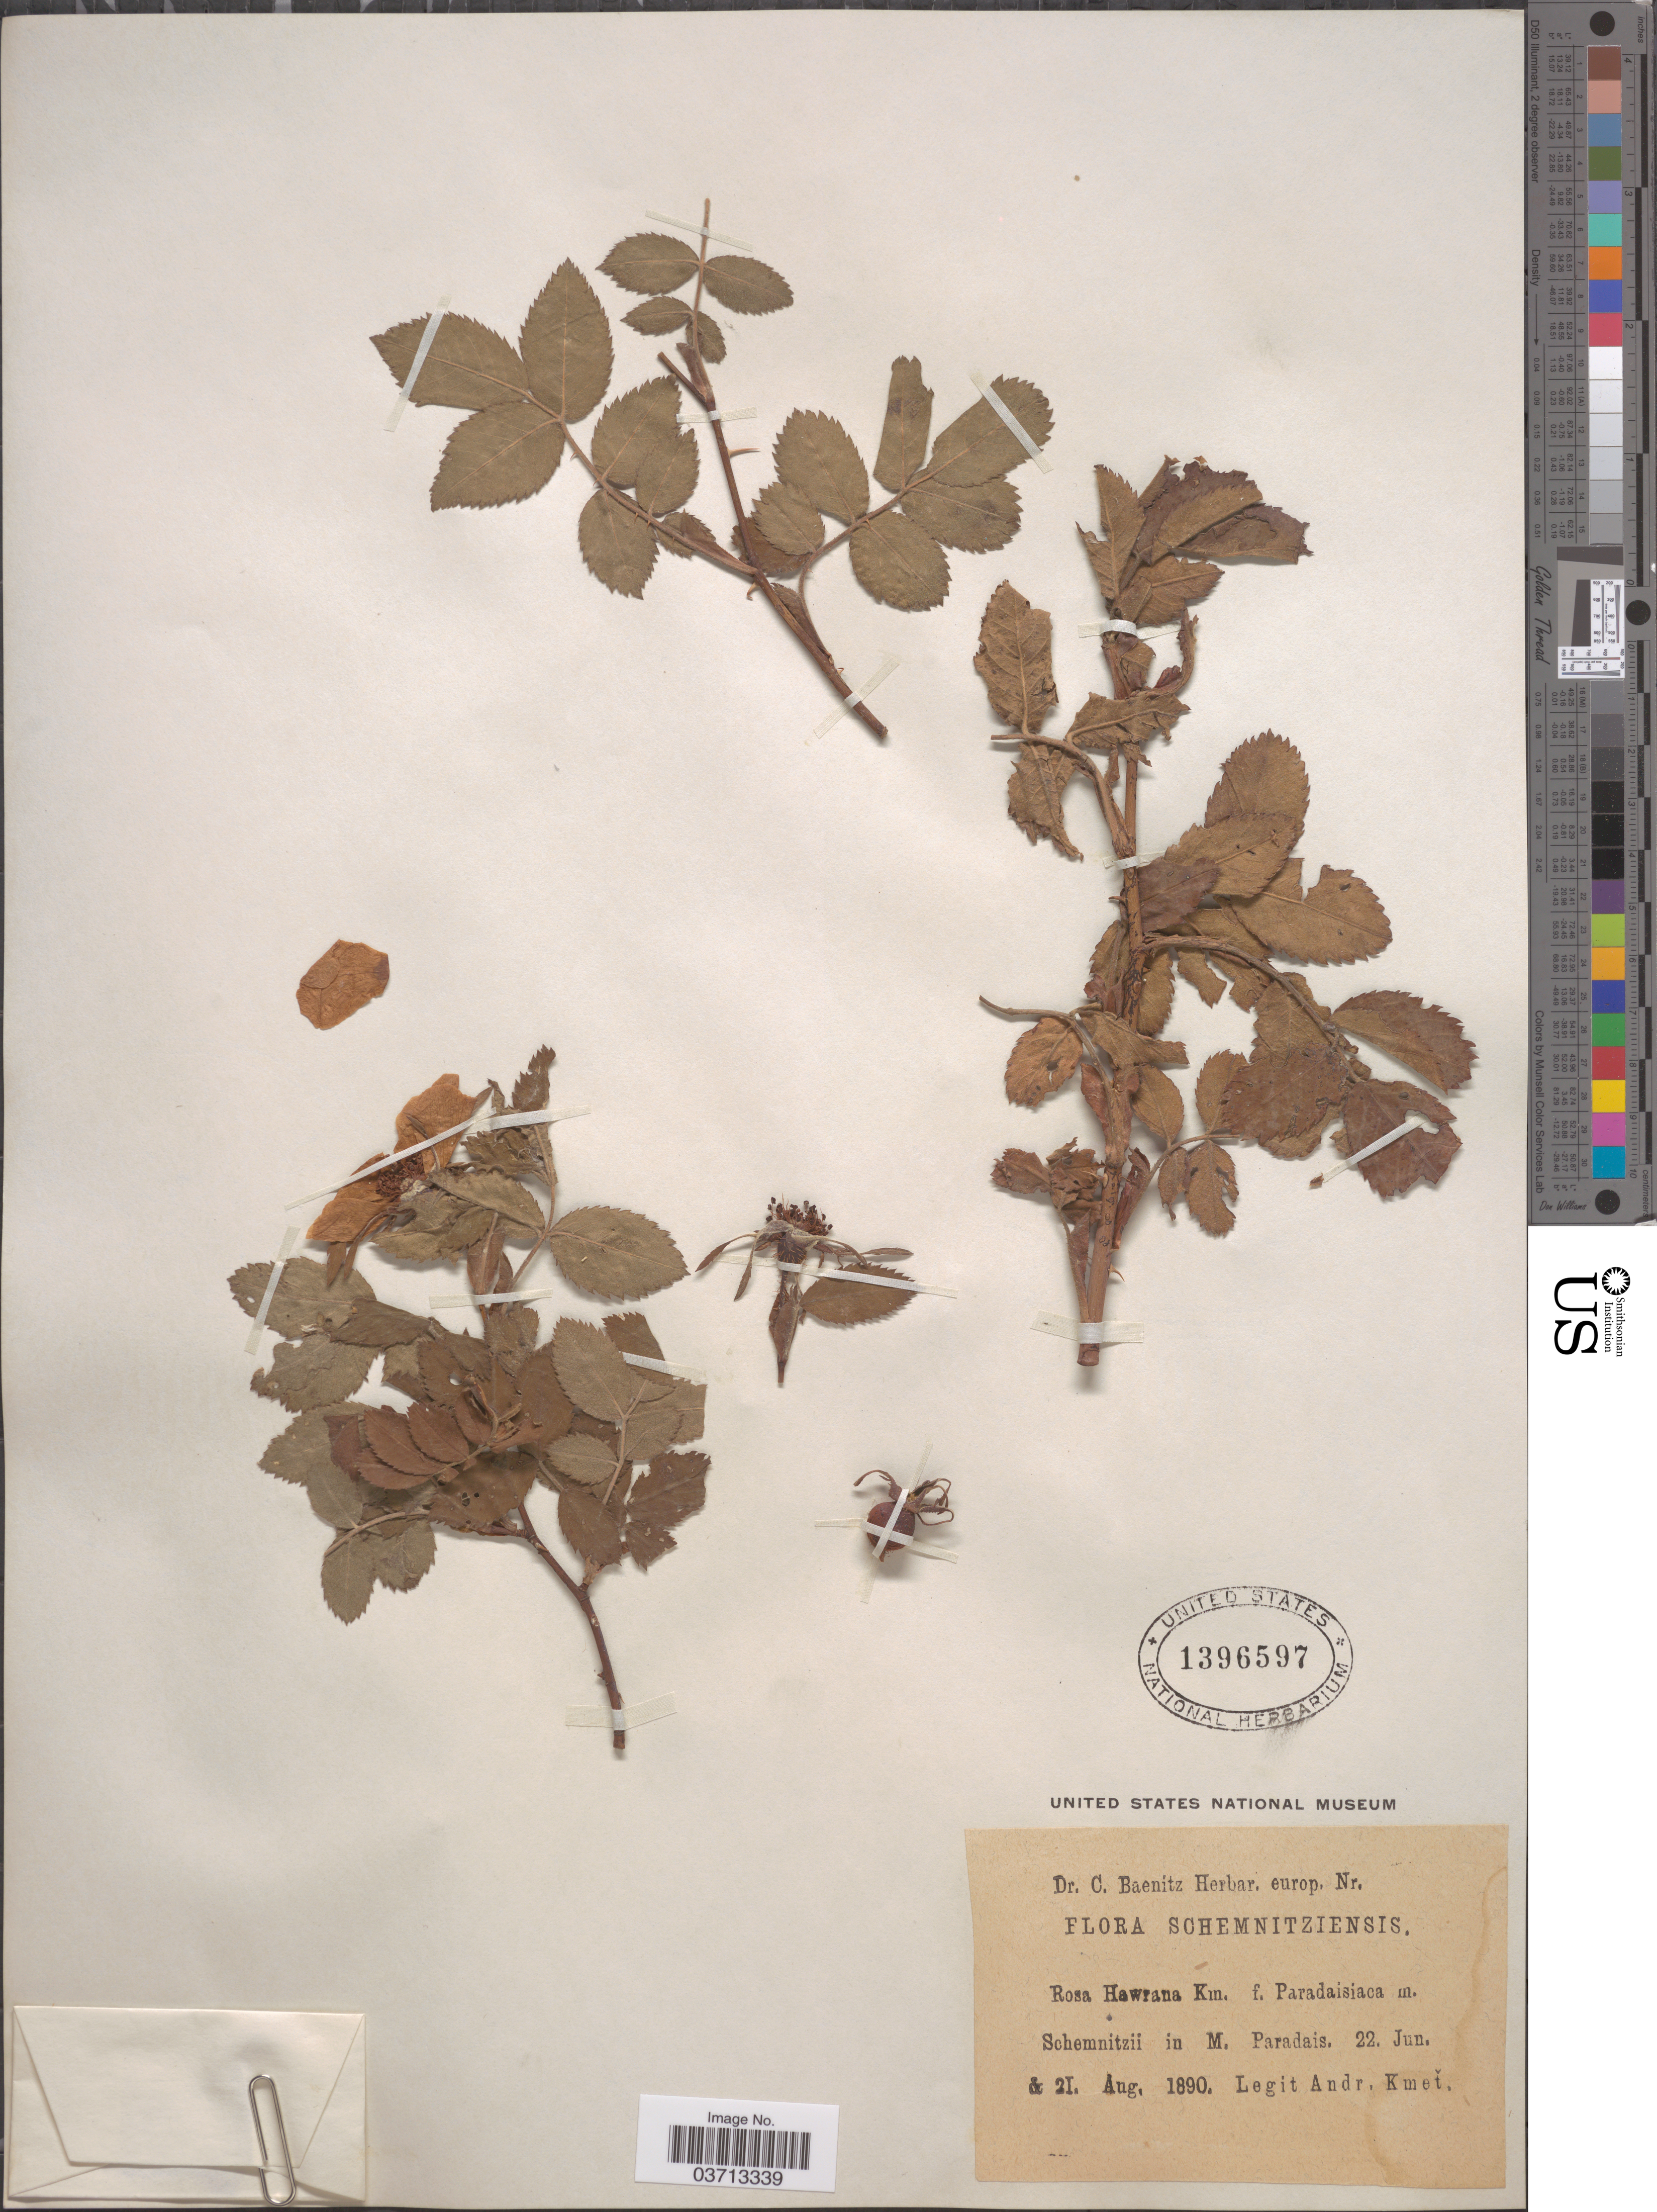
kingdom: Plantae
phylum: Tracheophyta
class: Magnoliopsida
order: Rosales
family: Rosaceae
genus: Rosa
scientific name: Rosa hawrana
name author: Kmet ex A. Kern.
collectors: A. Kmet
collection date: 1890-06-22/1890-08-21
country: Slovakia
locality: Schemnitziensis. Shemnitzii in M. Paradais.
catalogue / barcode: US 1396597